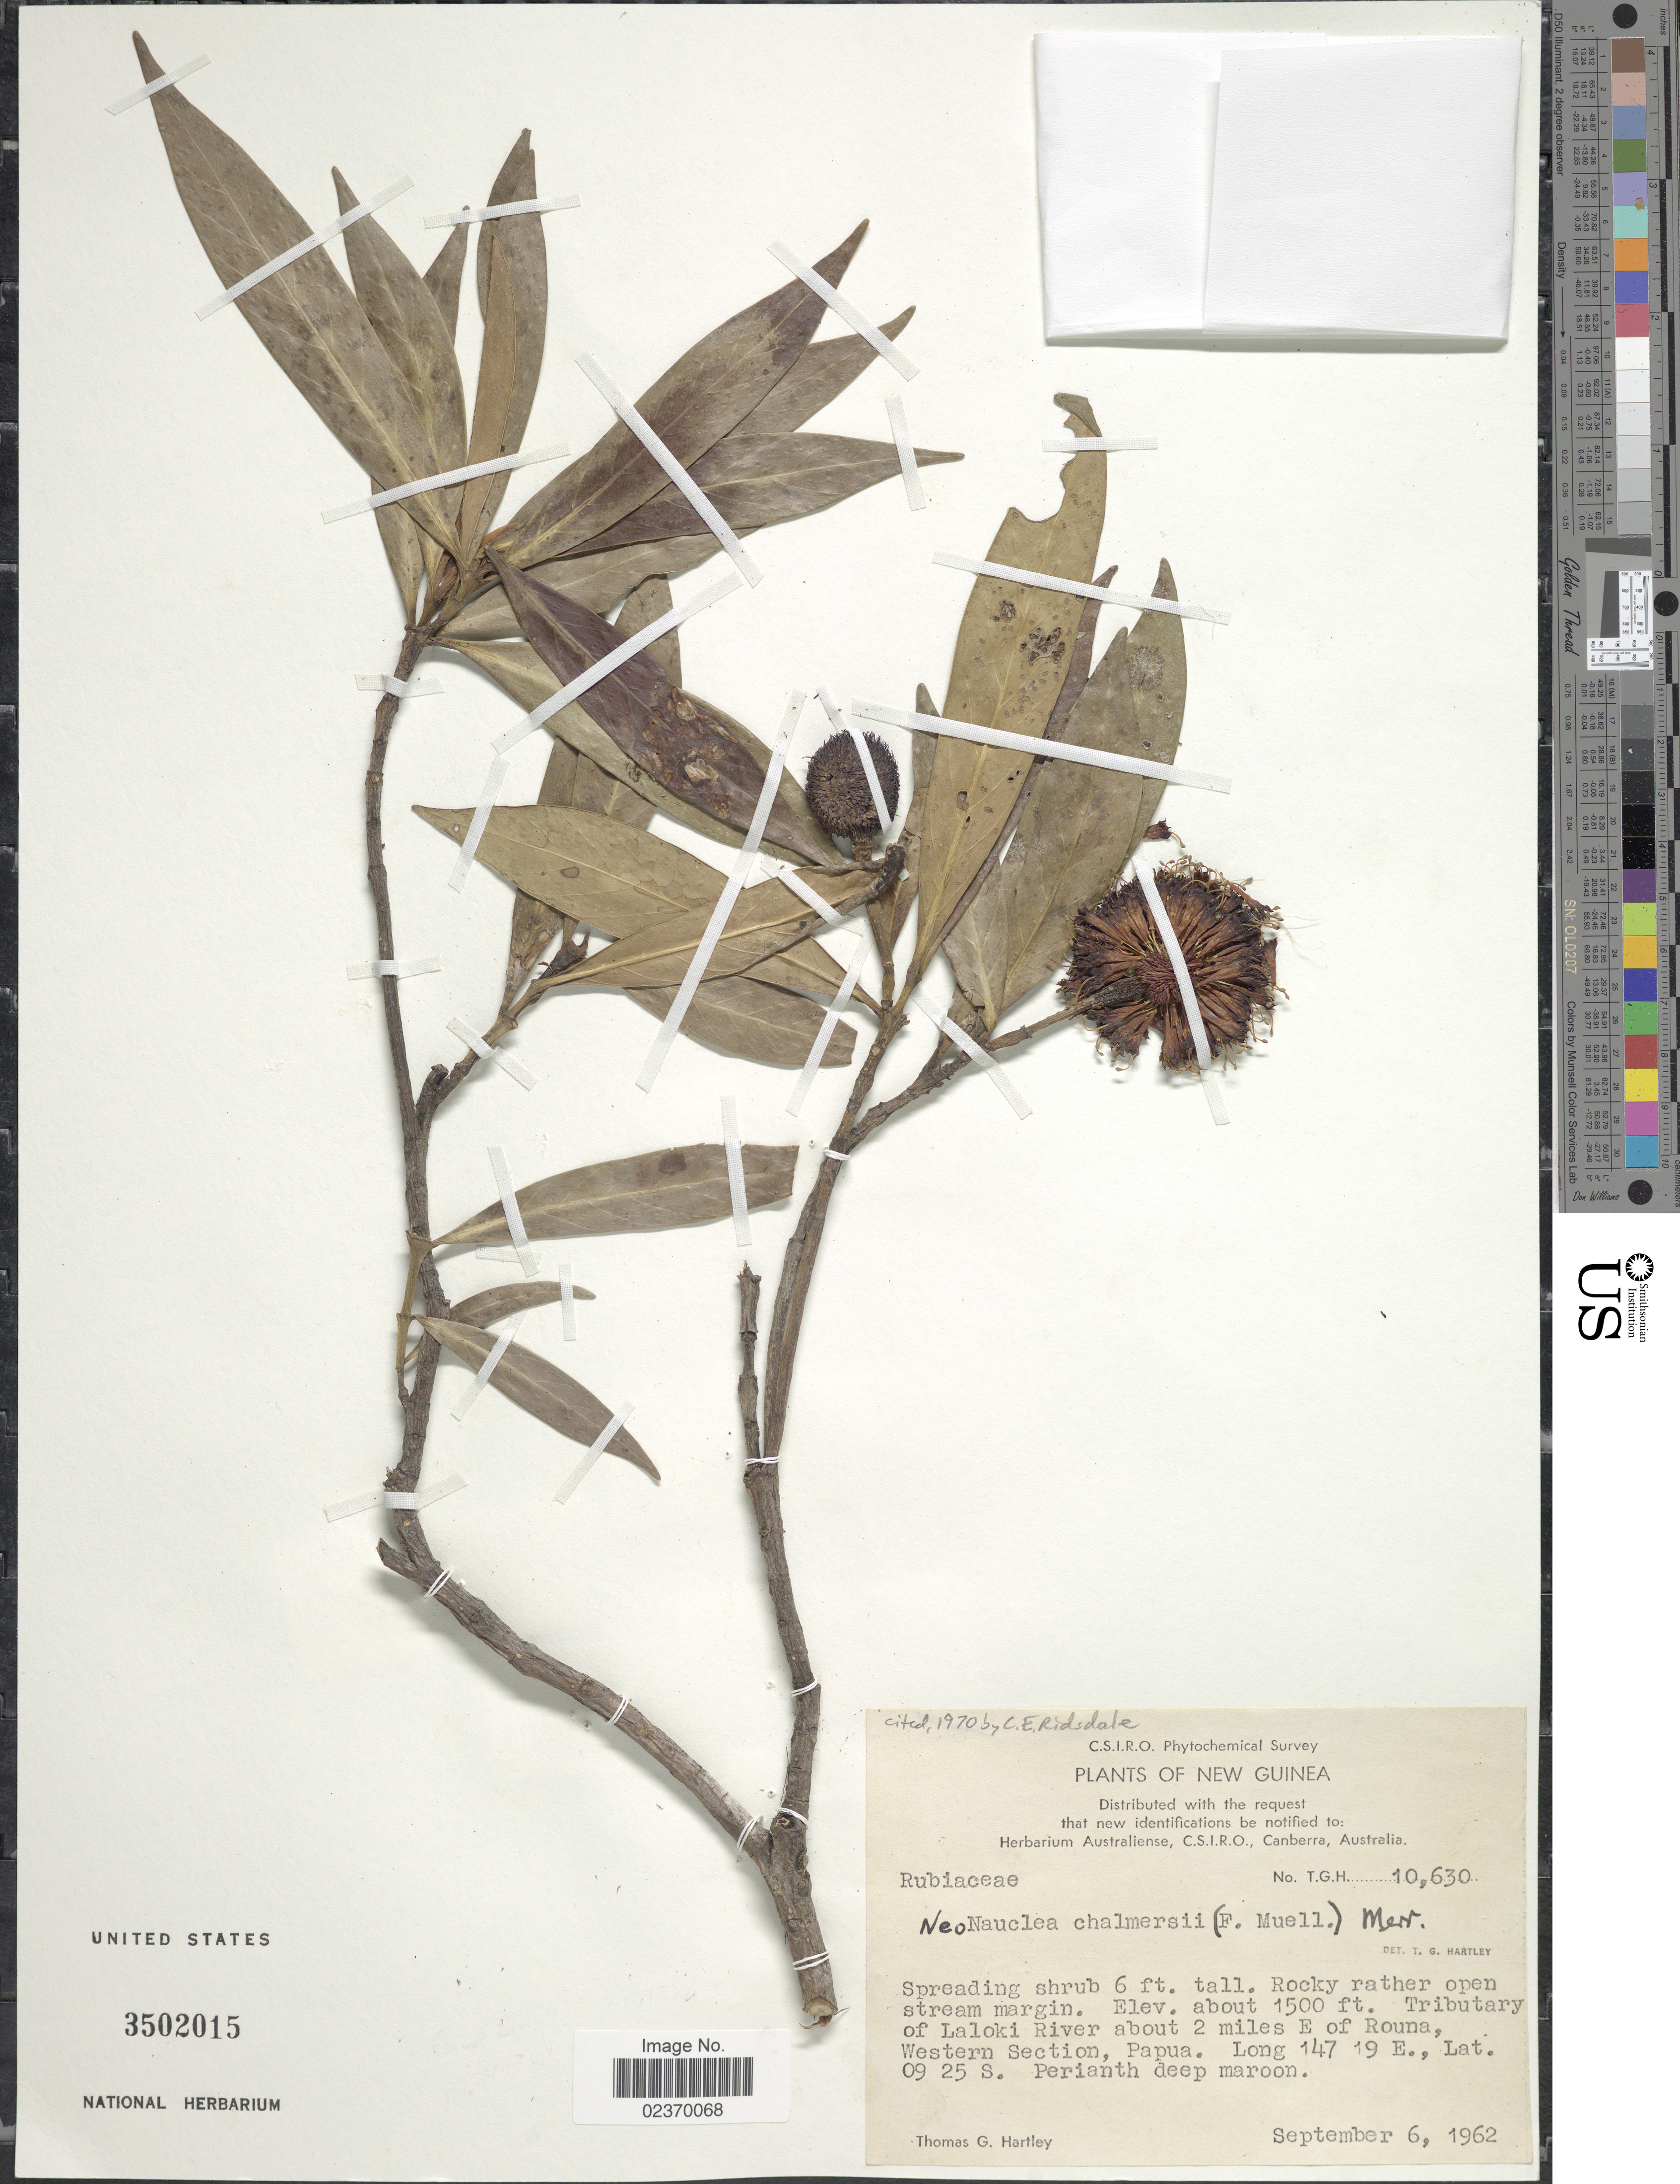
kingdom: Plantae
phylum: Tracheophyta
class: Magnoliopsida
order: Gentianales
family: Rubiaceae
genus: Neonauclea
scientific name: Neonauclea chalmersii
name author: Merr.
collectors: T. G. Hartley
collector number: T.G.H. 10630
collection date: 1962-09-06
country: Papua New Guinea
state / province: Manus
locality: New Guinea, Tributary of Laloki River about 2 miles E of Rouna, Western Section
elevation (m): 457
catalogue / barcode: US 3502015